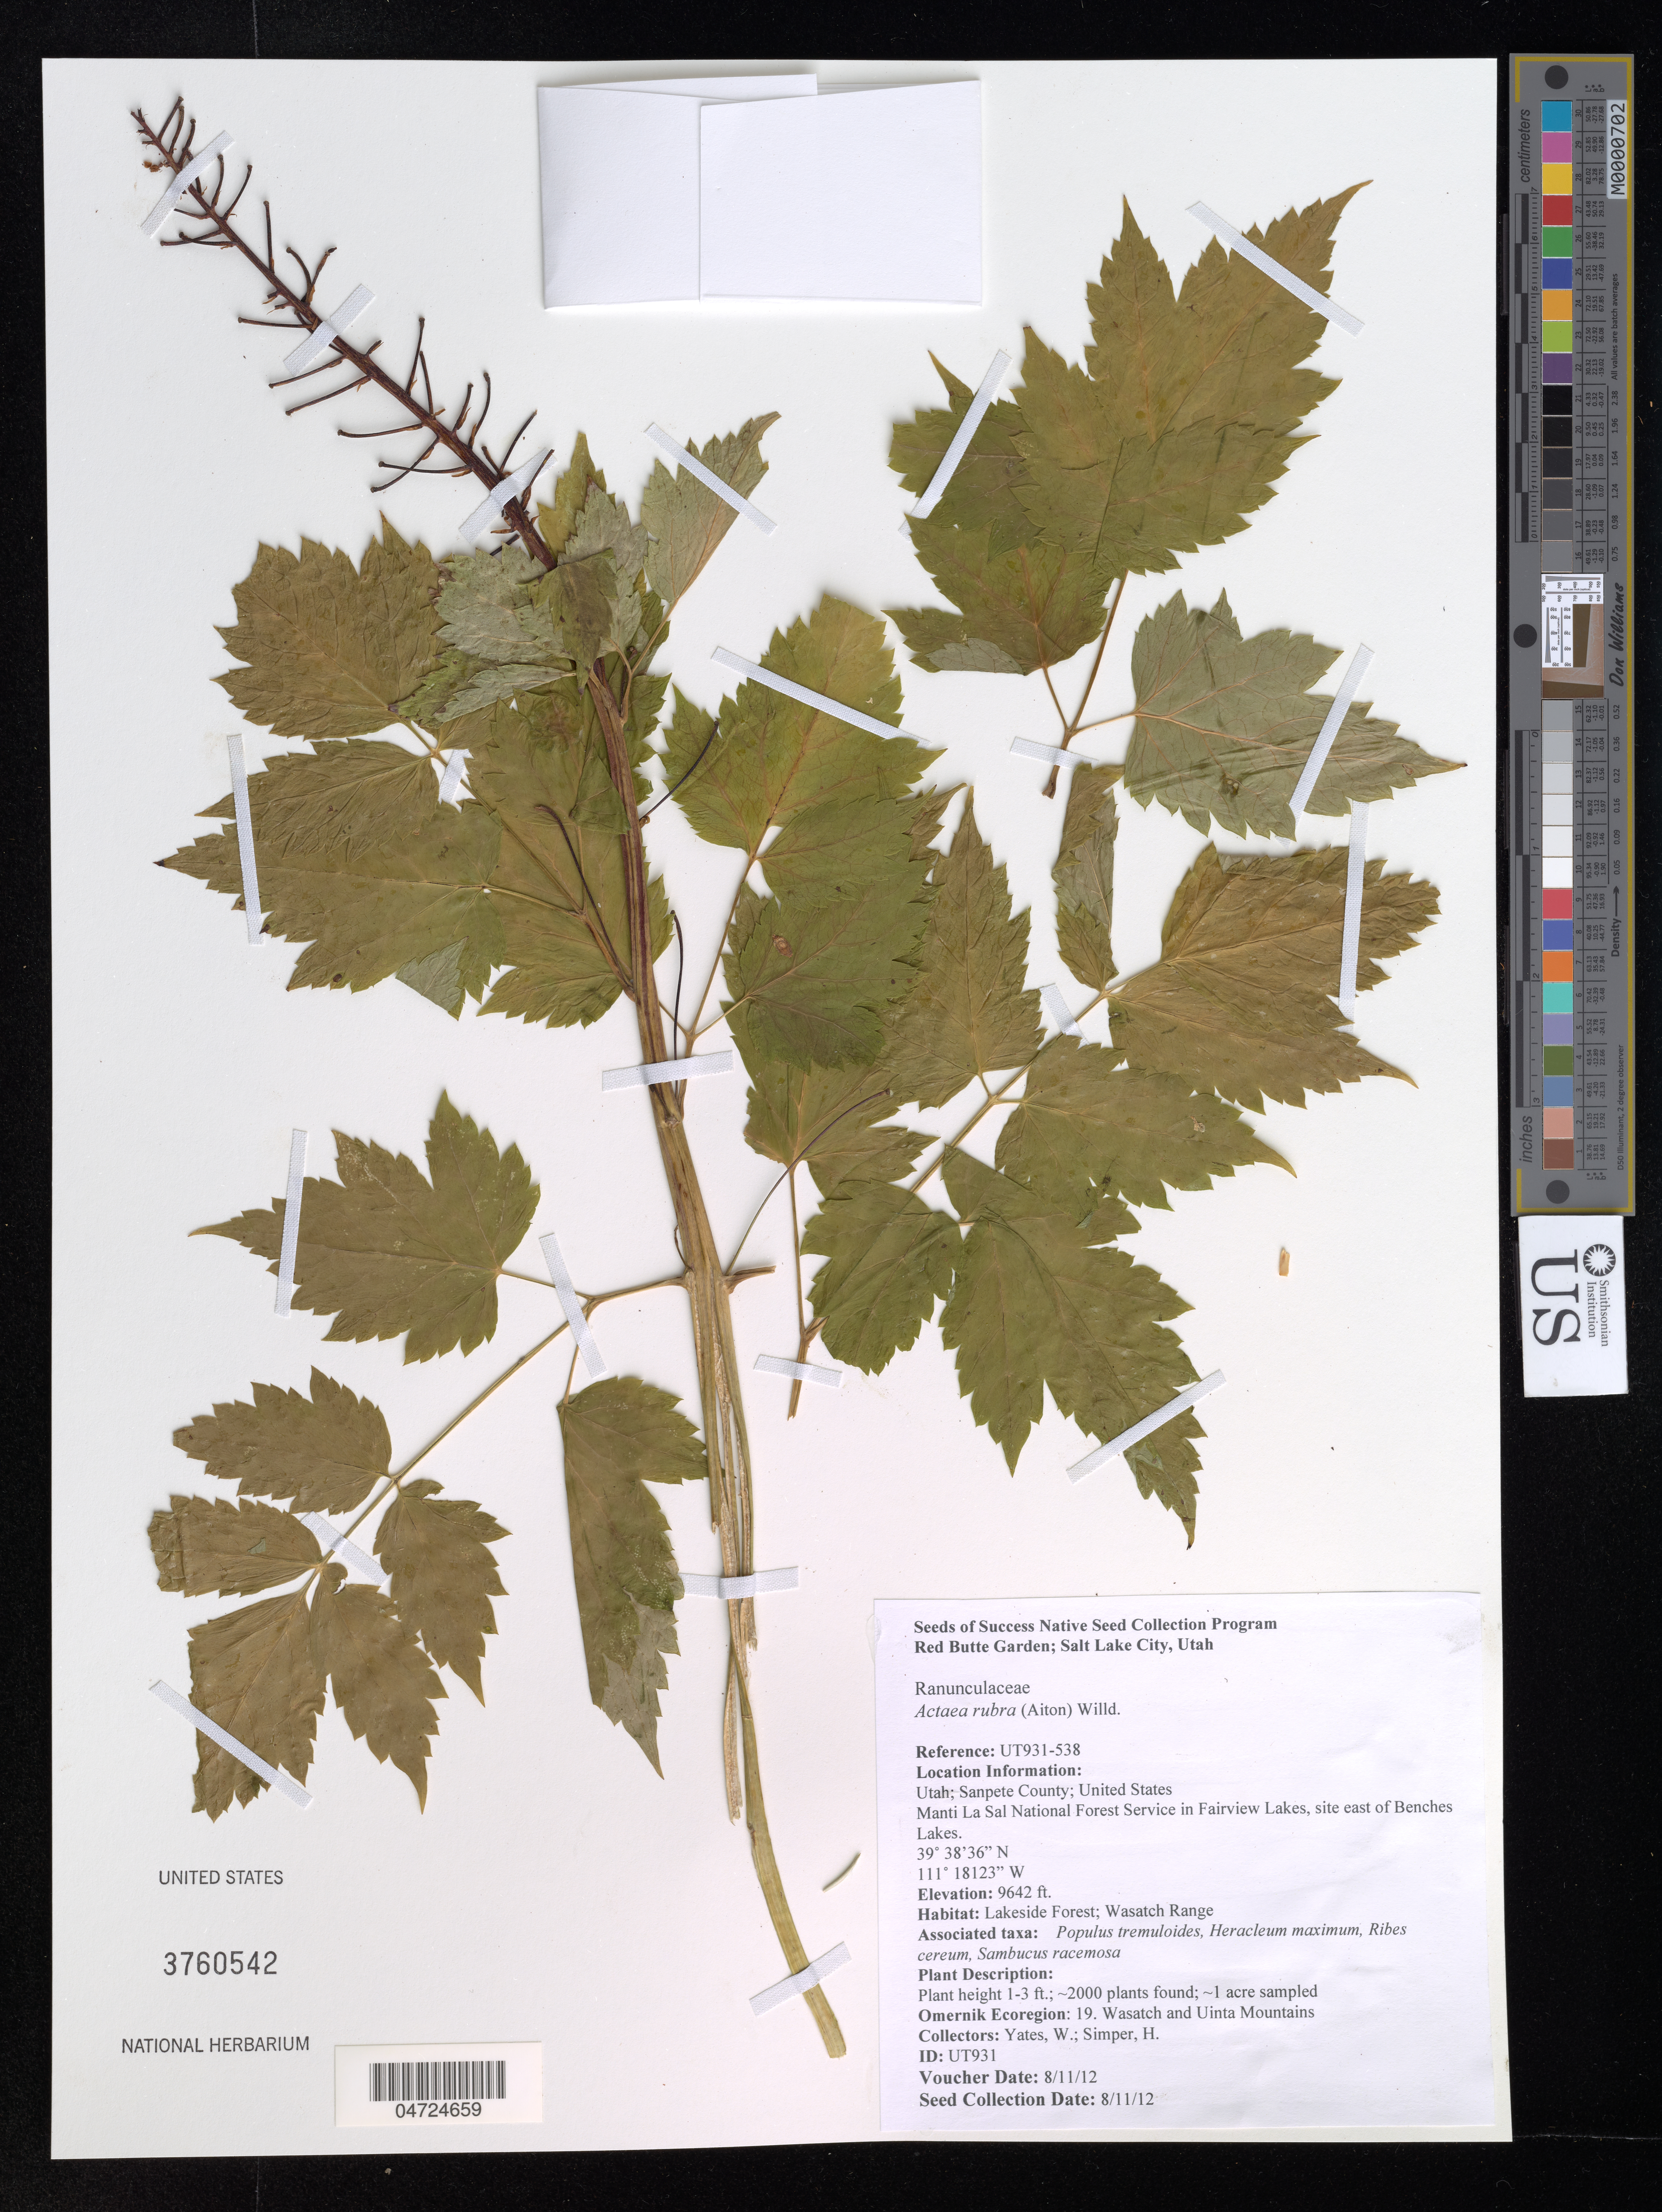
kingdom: Plantae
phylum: Tracheophyta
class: Magnoliopsida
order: Ranunculales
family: Ranunculaceae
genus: Actaea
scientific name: Actaea rubra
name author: (Aiton) Willd.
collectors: W. Yates & H. Simper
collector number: UT931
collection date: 2012-08-11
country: United States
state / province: Utah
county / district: Sanpete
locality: Manti La Sal National Forest Service in Fairview Lakes, site east of Benches Lakes.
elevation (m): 2939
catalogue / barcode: US 3760542